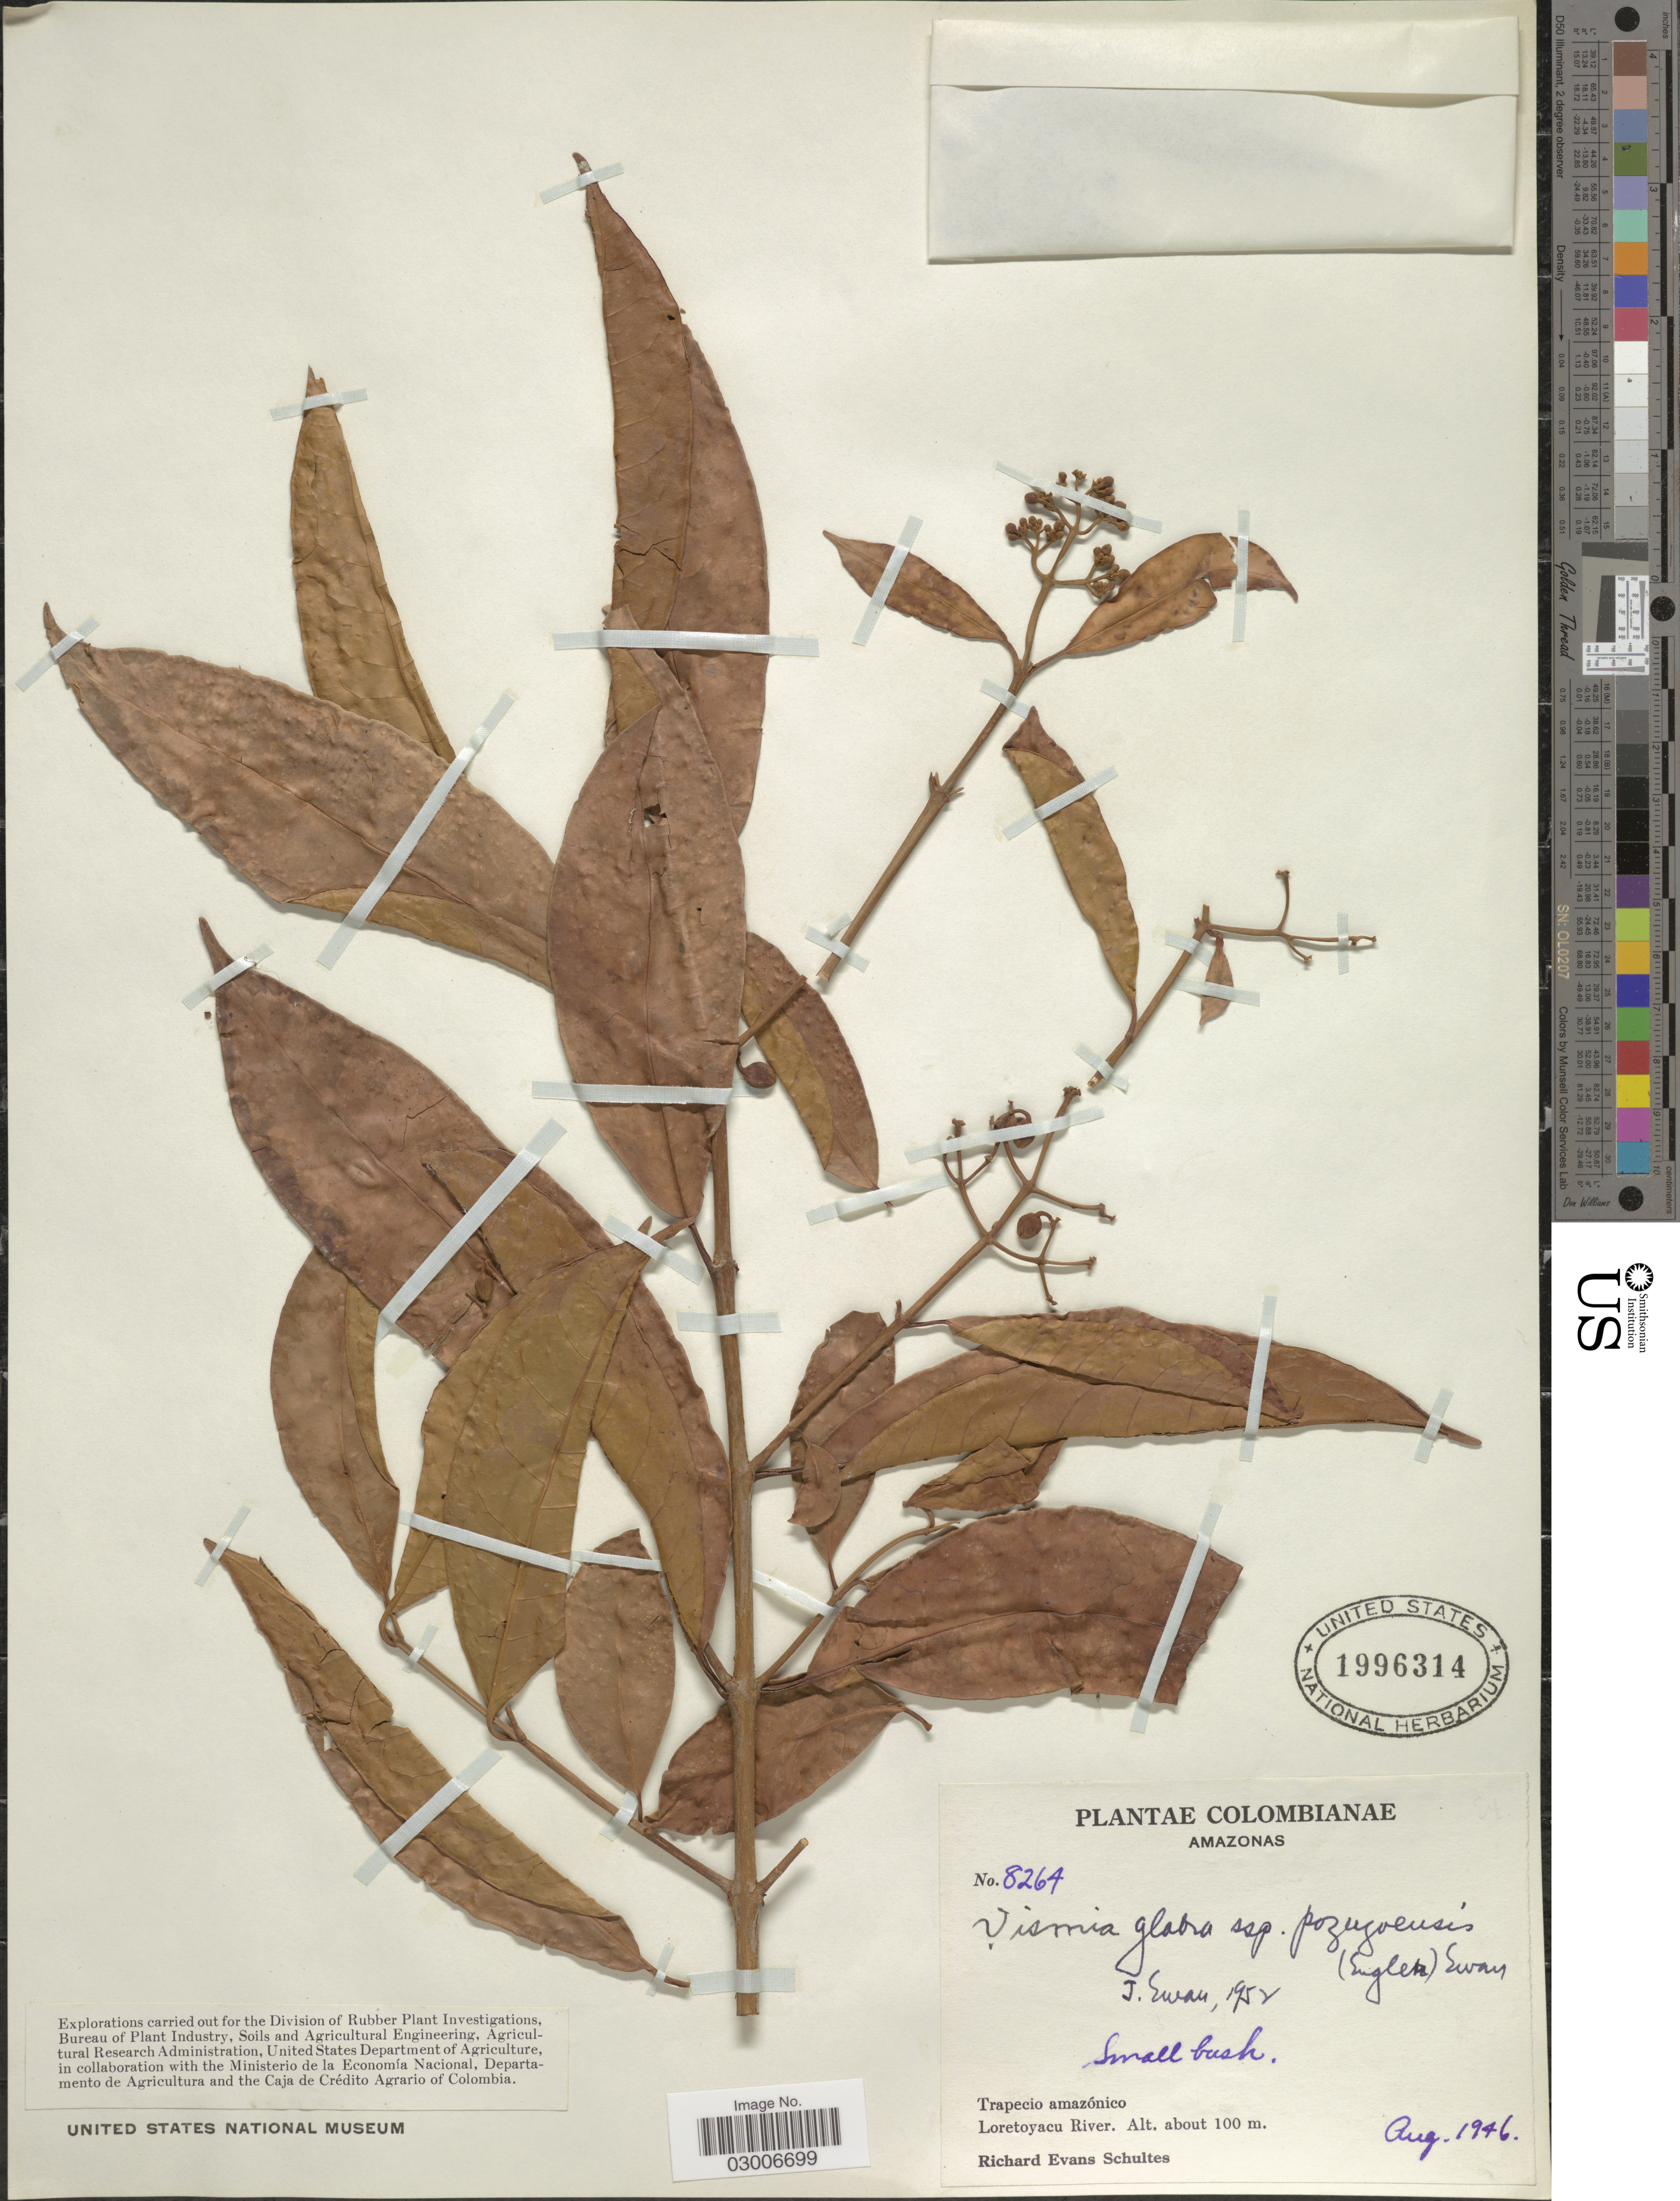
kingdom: Plantae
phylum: Tracheophyta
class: Magnoliopsida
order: Malpighiales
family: Hypericaceae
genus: Vismia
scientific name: Vismia glabra subsp. pozuzoensis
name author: (Engl.) Ewan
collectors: R. E. Schultes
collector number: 8264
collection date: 1946-08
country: Colombia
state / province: Amazônas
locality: Trapecio amazónico, Loretoyacu River.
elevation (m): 100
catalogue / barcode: US 1996314